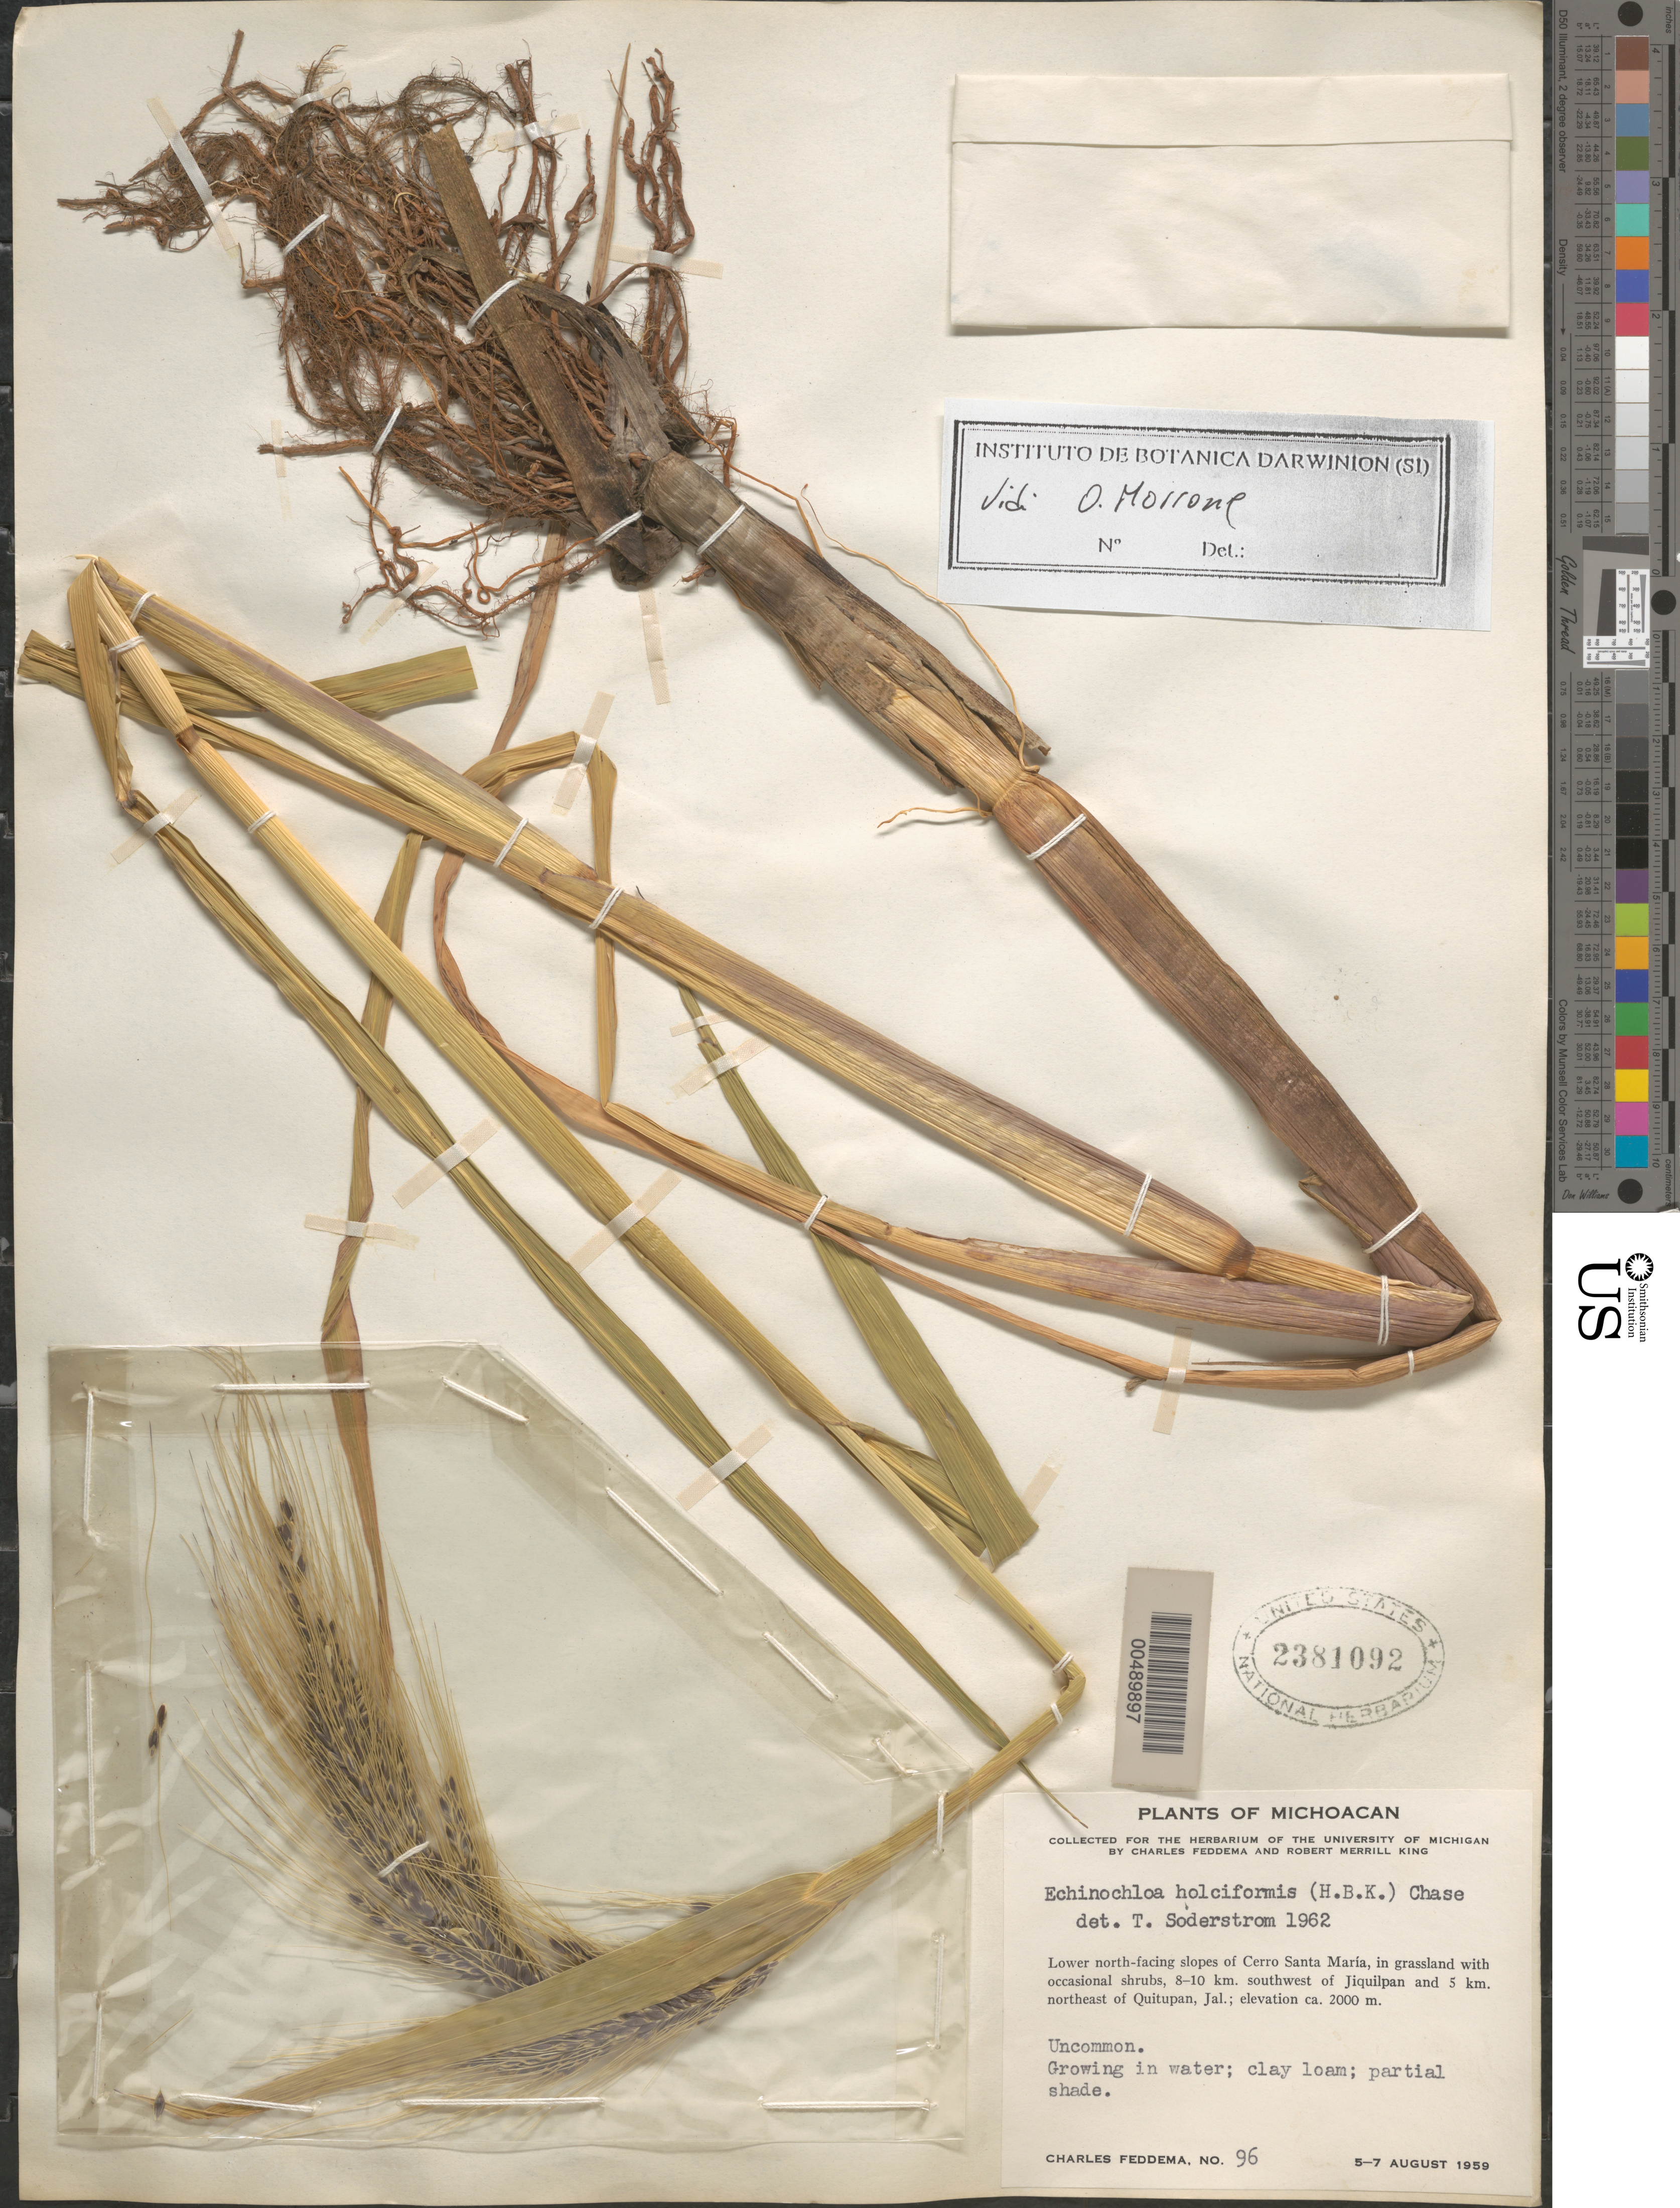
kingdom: Plantae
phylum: Tracheophyta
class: Liliopsida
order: Poales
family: Poaceae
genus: Echinochloa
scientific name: Echinochloa holciformis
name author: (Kunth) Chase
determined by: Soderstrom, T. R.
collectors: C. Feddema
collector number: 96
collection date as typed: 5 Aug 1959 to 7 Aug 1959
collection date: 1959-08-05/1959-08-07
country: Mexico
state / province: Michoacán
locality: Lower N facing slopes of Cerro Santa María, 8-10 km SW of Jiquilpan and 5 km NE of Quitupan, Jalisco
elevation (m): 2000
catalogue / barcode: US 2381092